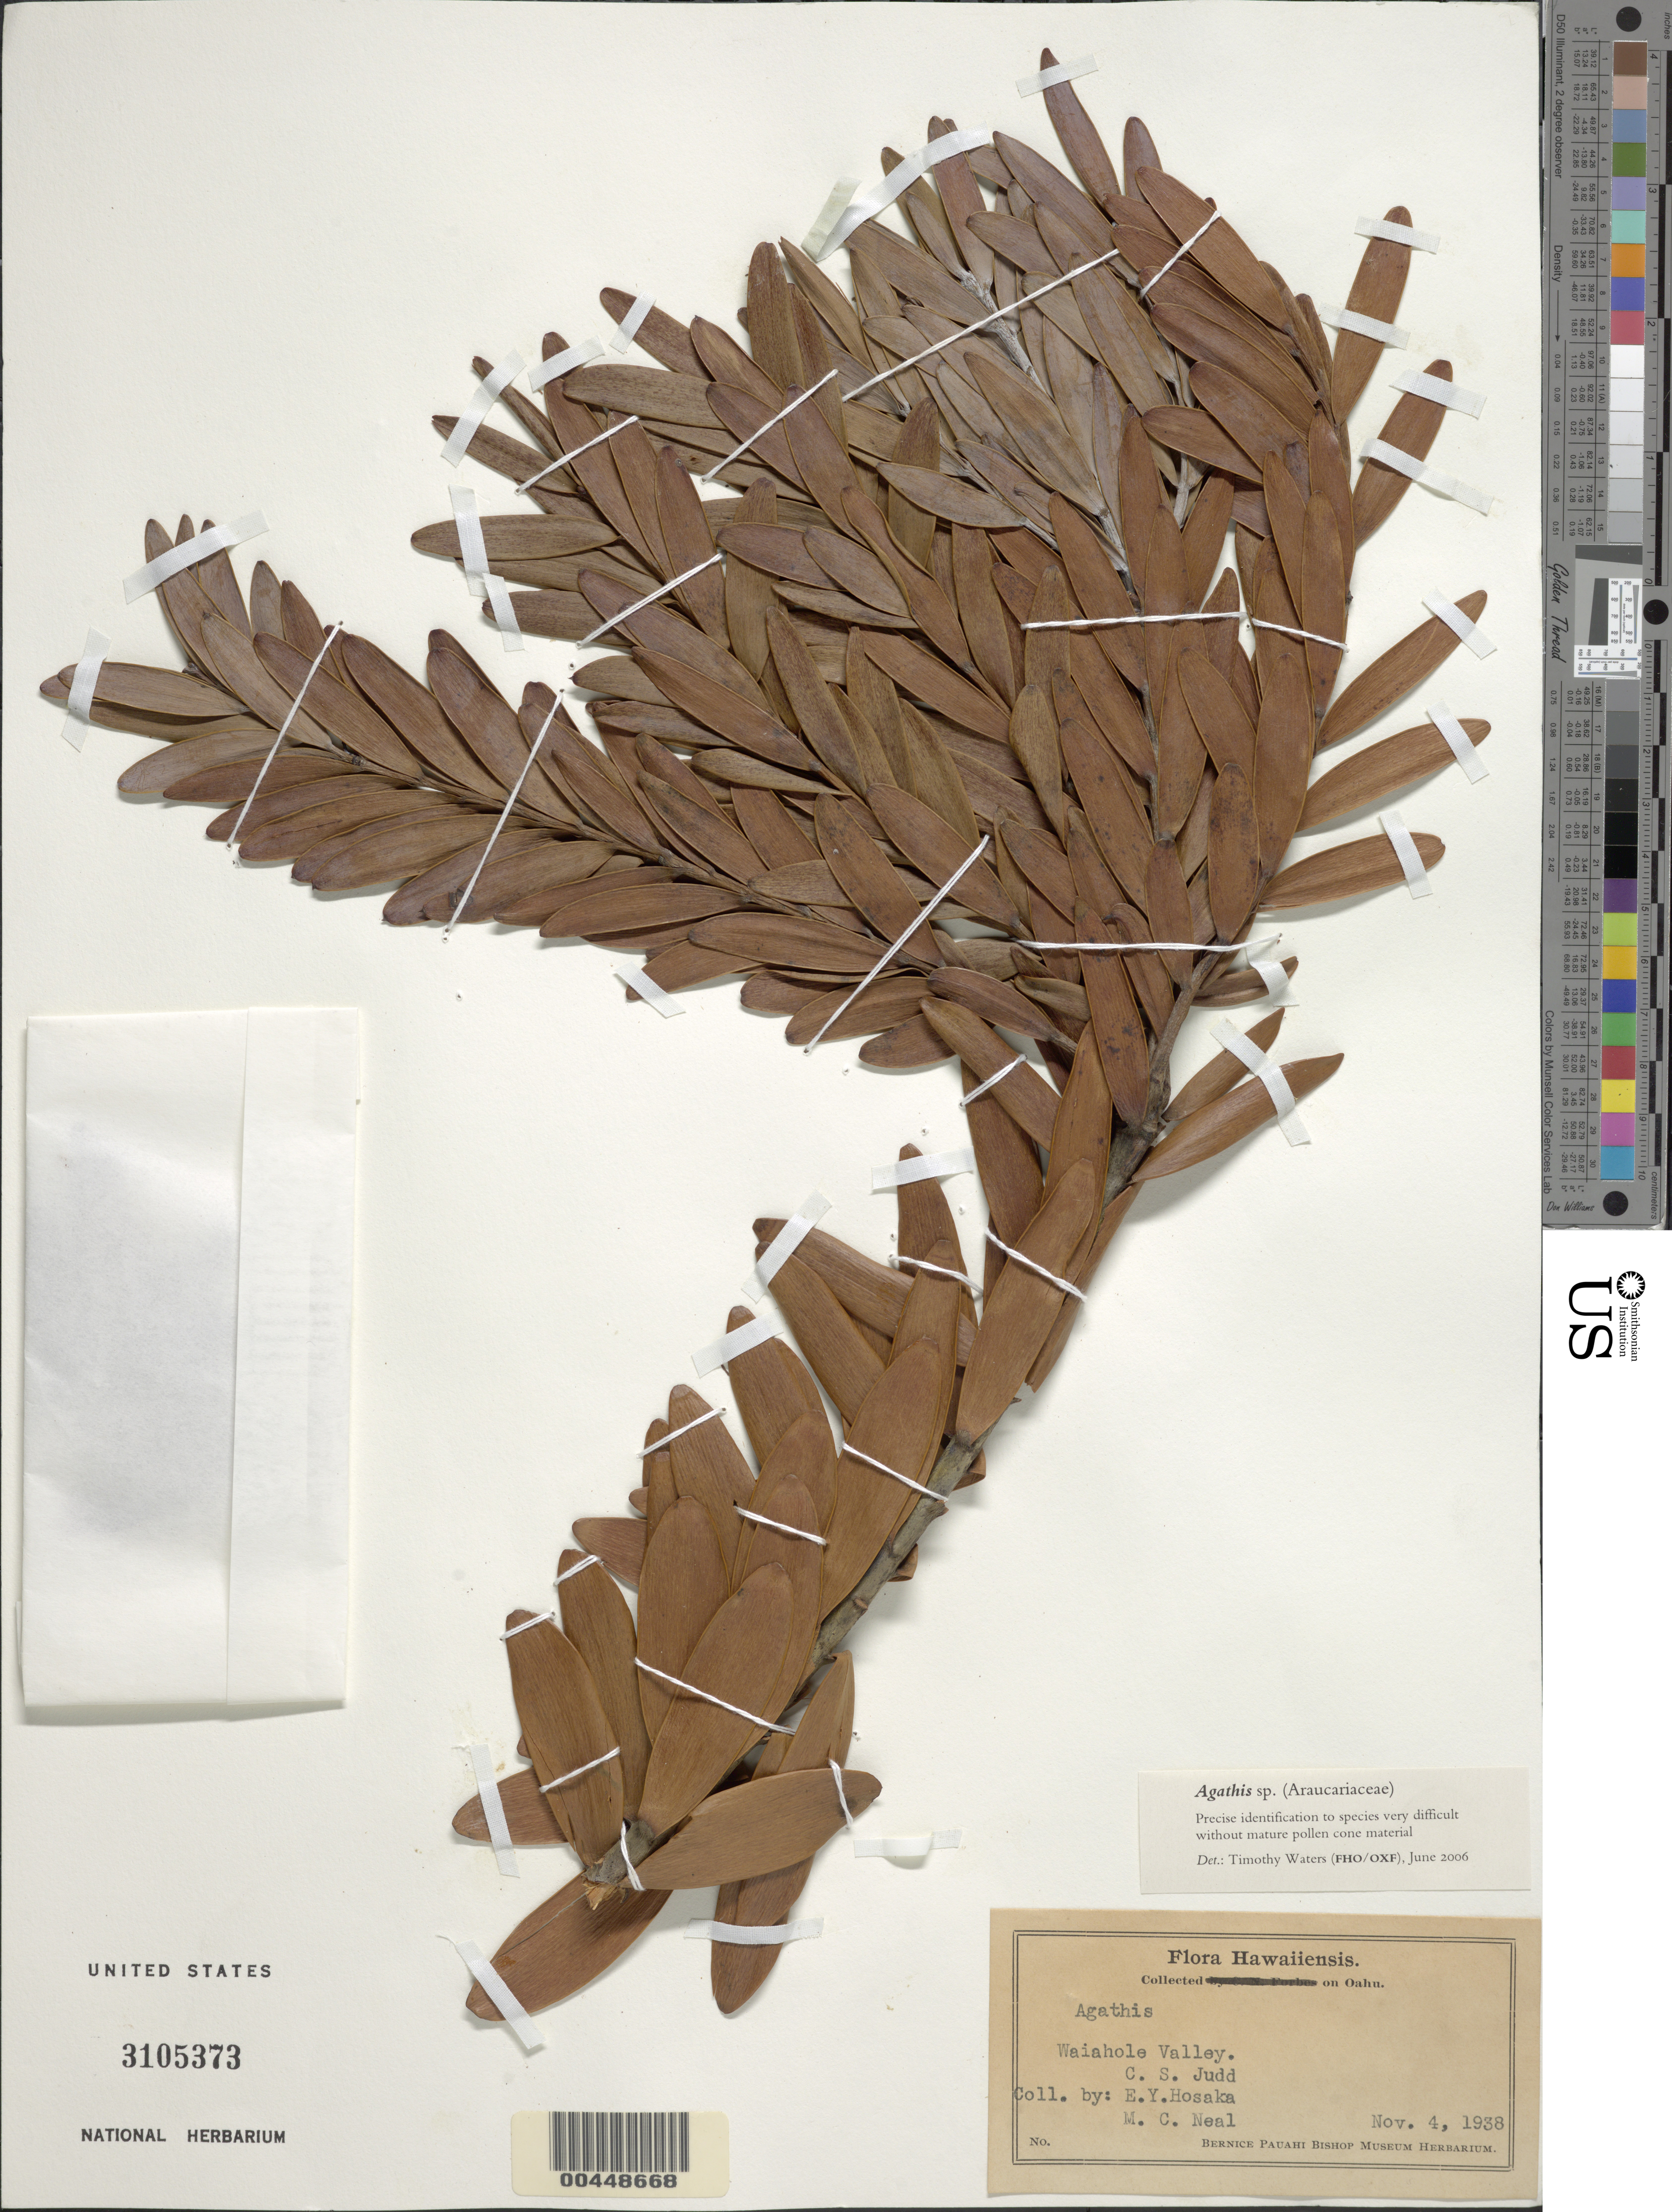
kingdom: Plantae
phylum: Tracheophyta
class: Pinopsida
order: Pinales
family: Araucariaceae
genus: Agathis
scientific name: Agathis sp.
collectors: C. Judd, E. Y. Hosaka & W. Ning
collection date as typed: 4 Nov 1938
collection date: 1938-11-04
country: United States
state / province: Hawaii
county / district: Honolulu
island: Oahu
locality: Waiahole Valley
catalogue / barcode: US 3105373